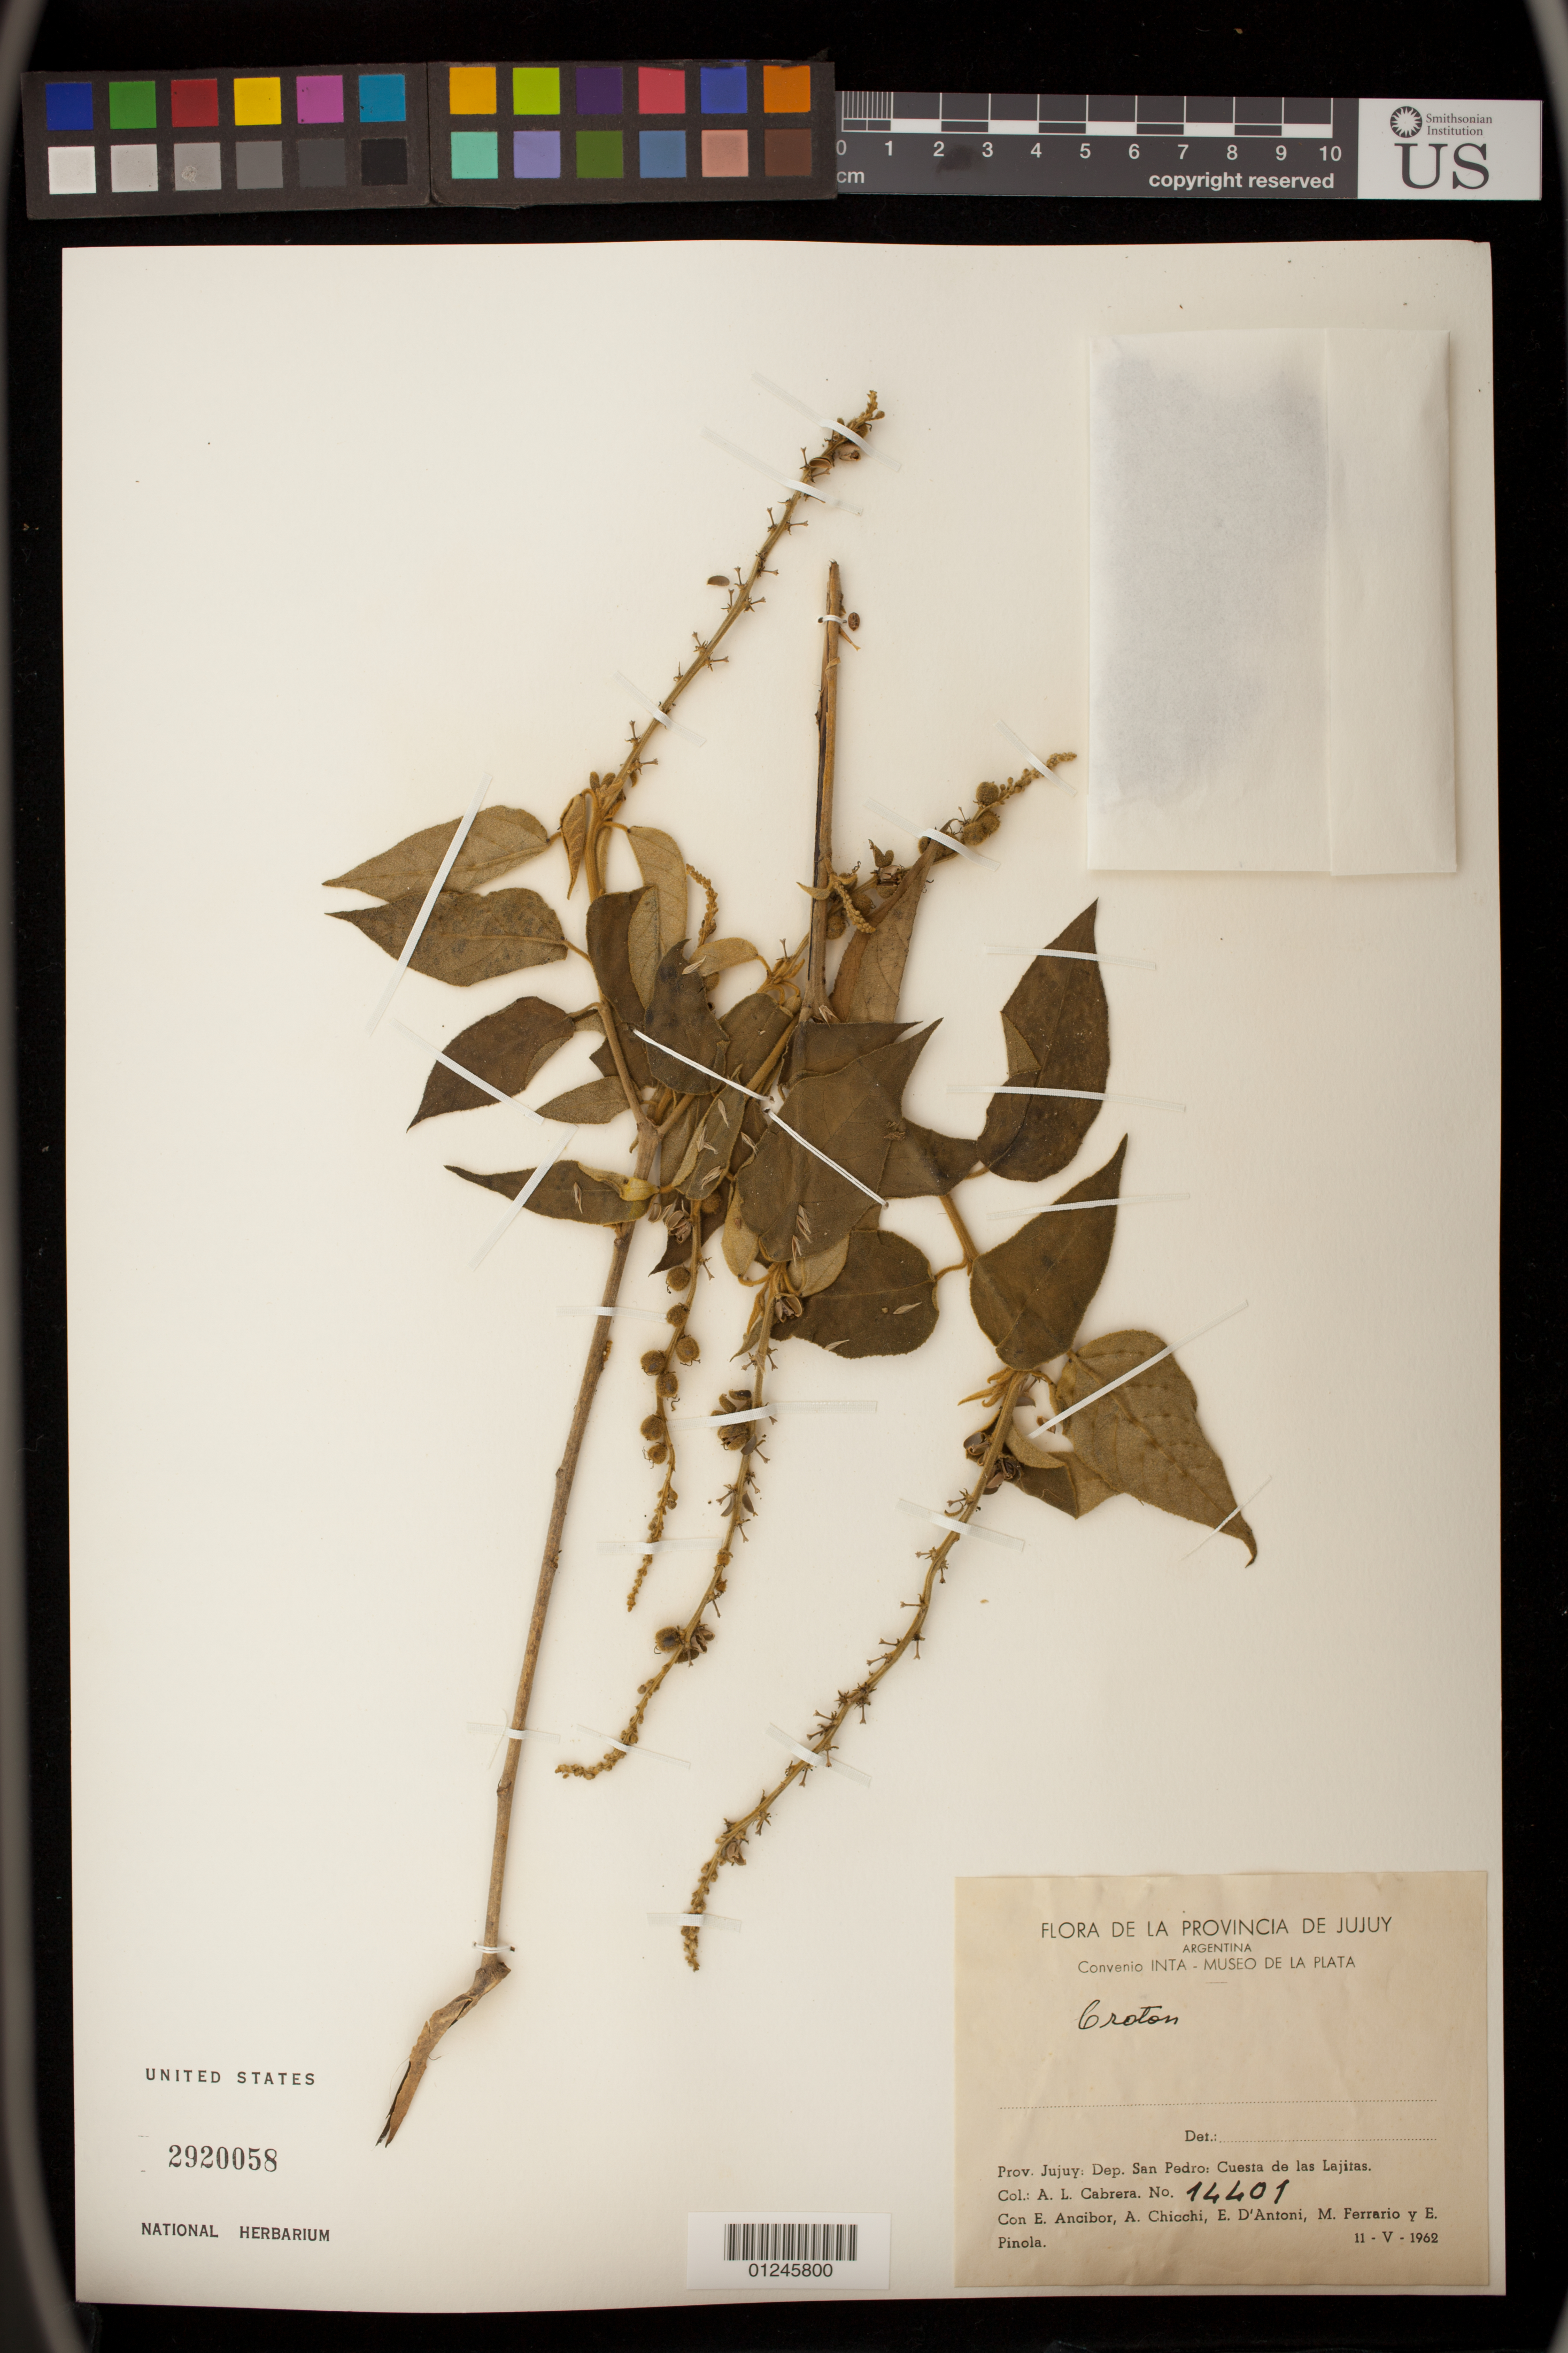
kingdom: Plantae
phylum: Tracheophyta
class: Magnoliopsida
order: Malpighiales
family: Euphorbiaceae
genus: Croton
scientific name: Croton lachnostachyus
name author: Baill.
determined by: Berry, P. E., (WIS), University of Wisconsin - Madison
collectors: A. L. Cabrera, E. Ancibor, A. Chicchi, E. D'Antoni, M. Ferrario & E. Pinola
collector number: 14401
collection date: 1962-05-11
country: Argentina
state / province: Jujuy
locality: Dep. San Pedro.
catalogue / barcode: US 2920058